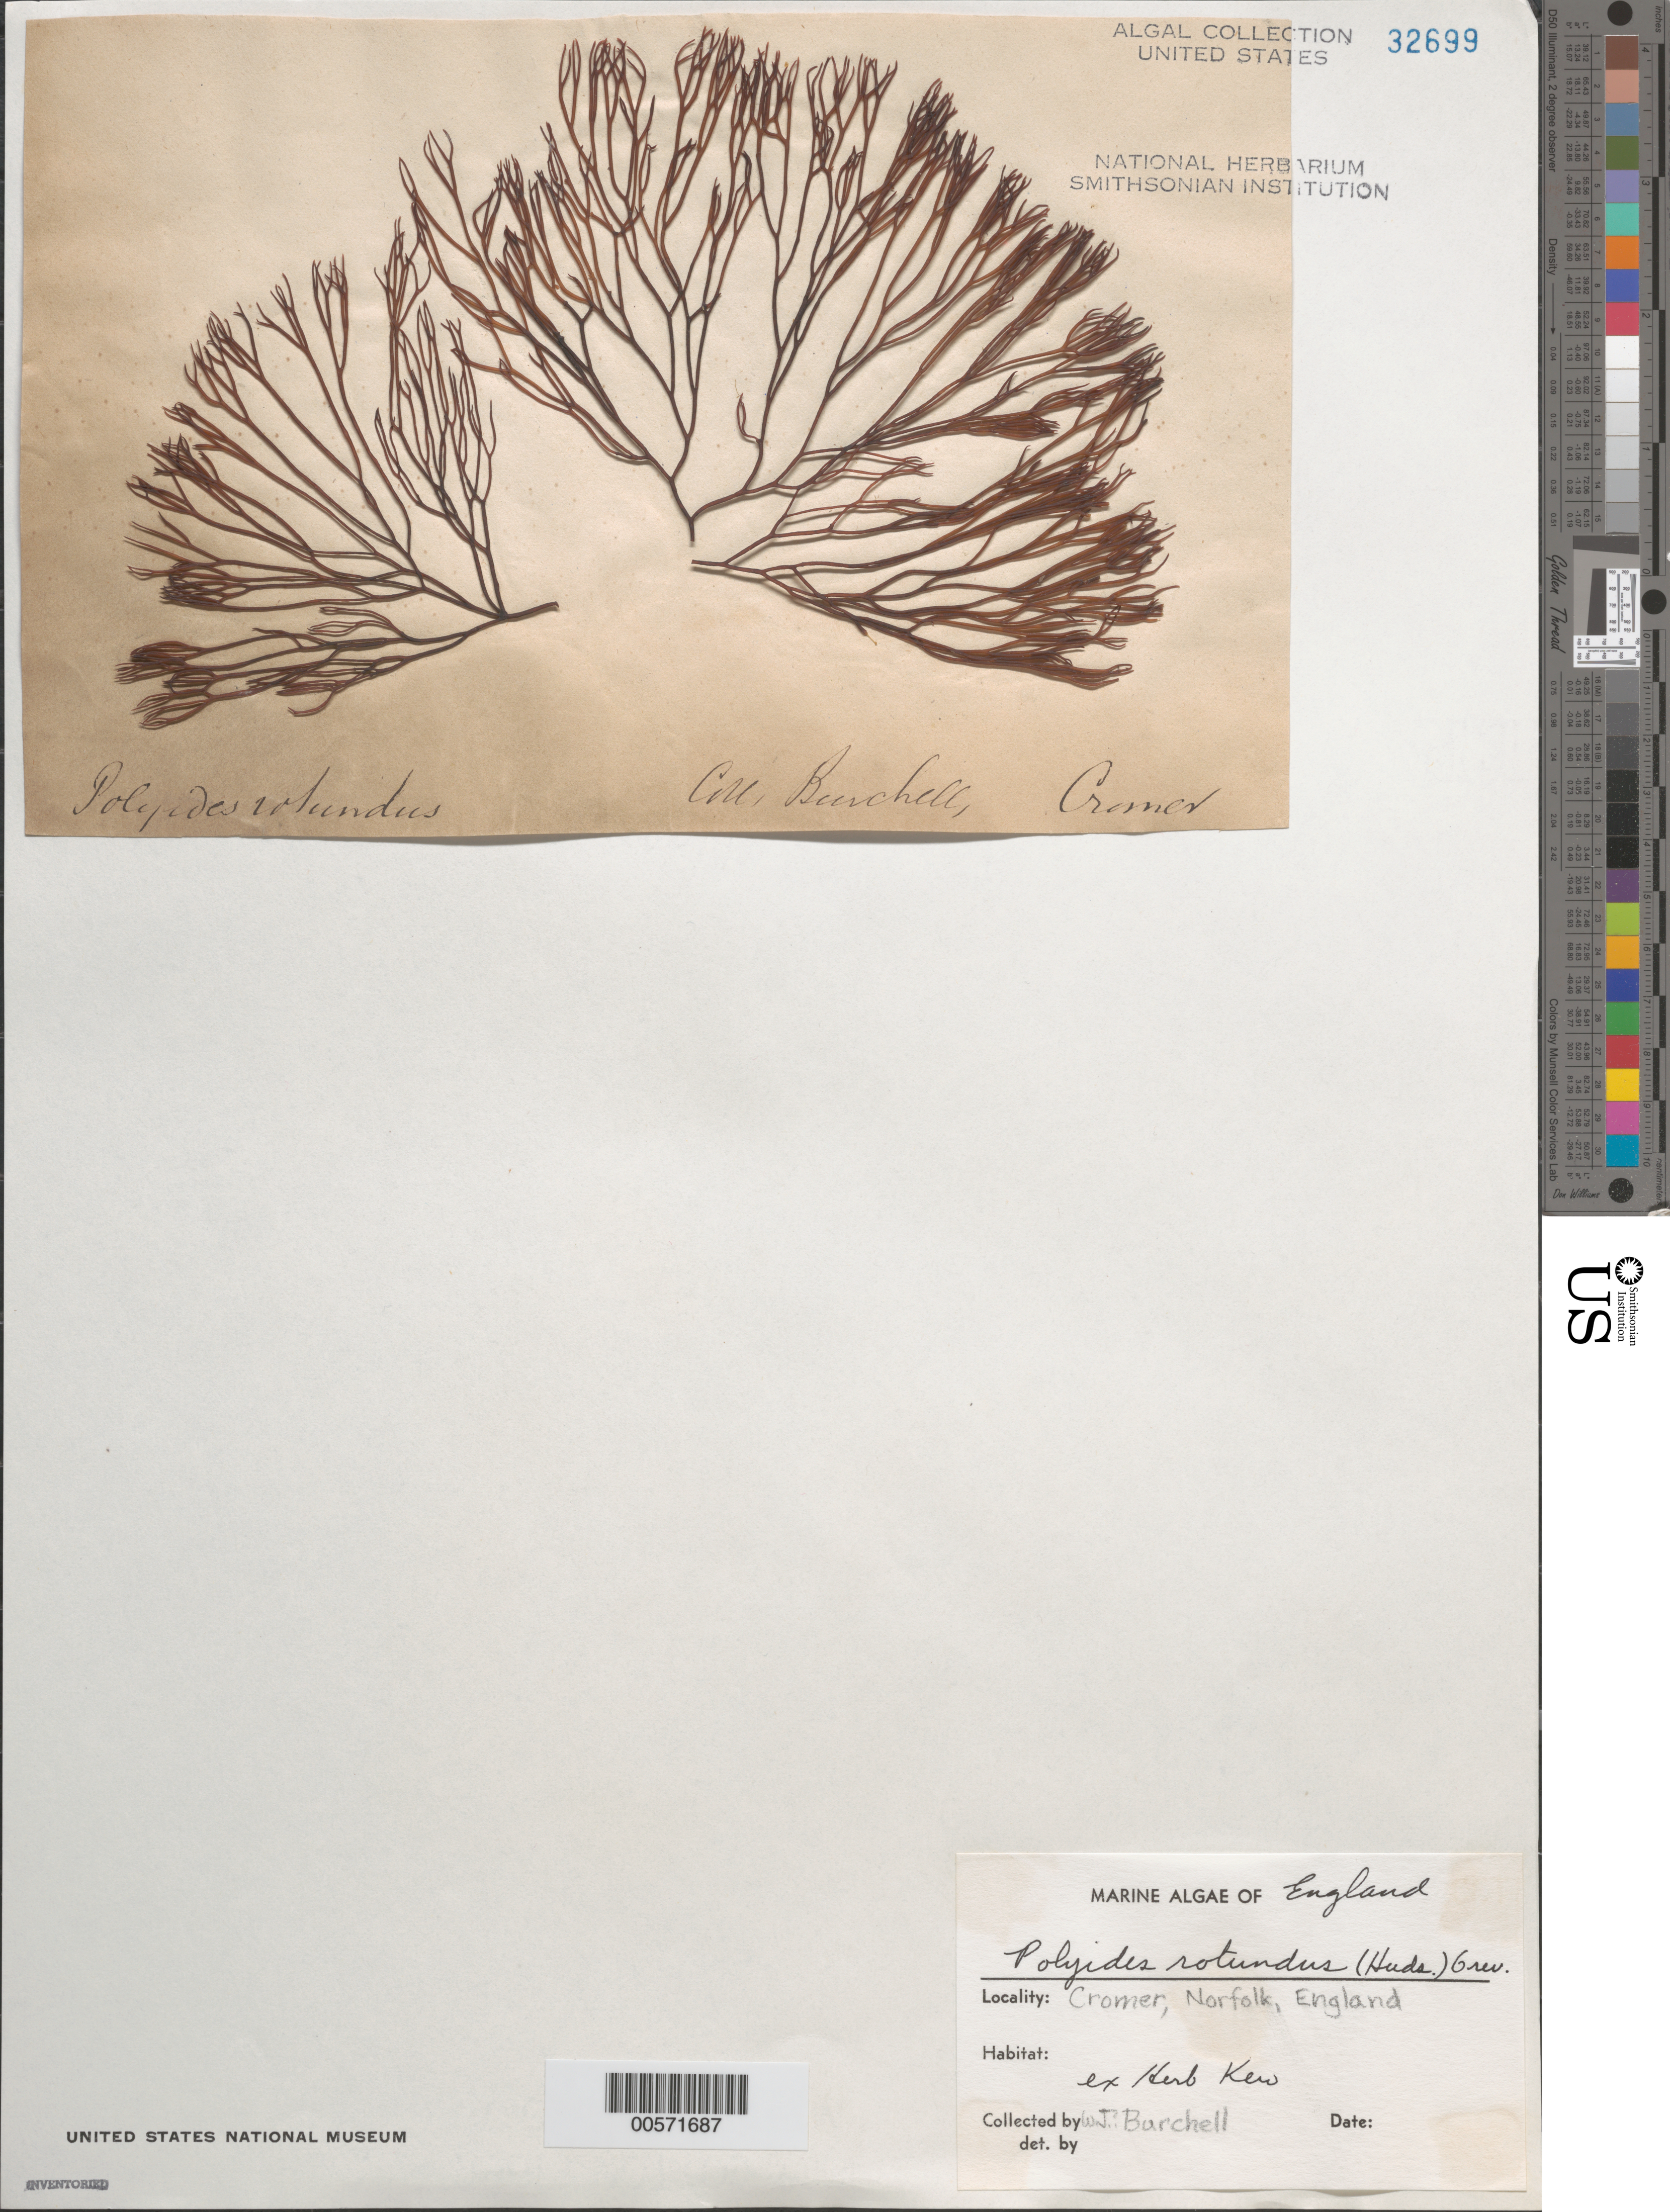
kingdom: Plantae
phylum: Rhodophyta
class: Florideophyceae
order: Gigartinales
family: Polyidaceae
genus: Polyides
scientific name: Polyides rotunda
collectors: W. J. Burchell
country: United Kingdom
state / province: England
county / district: Norfolk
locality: Cromer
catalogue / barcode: US 32699